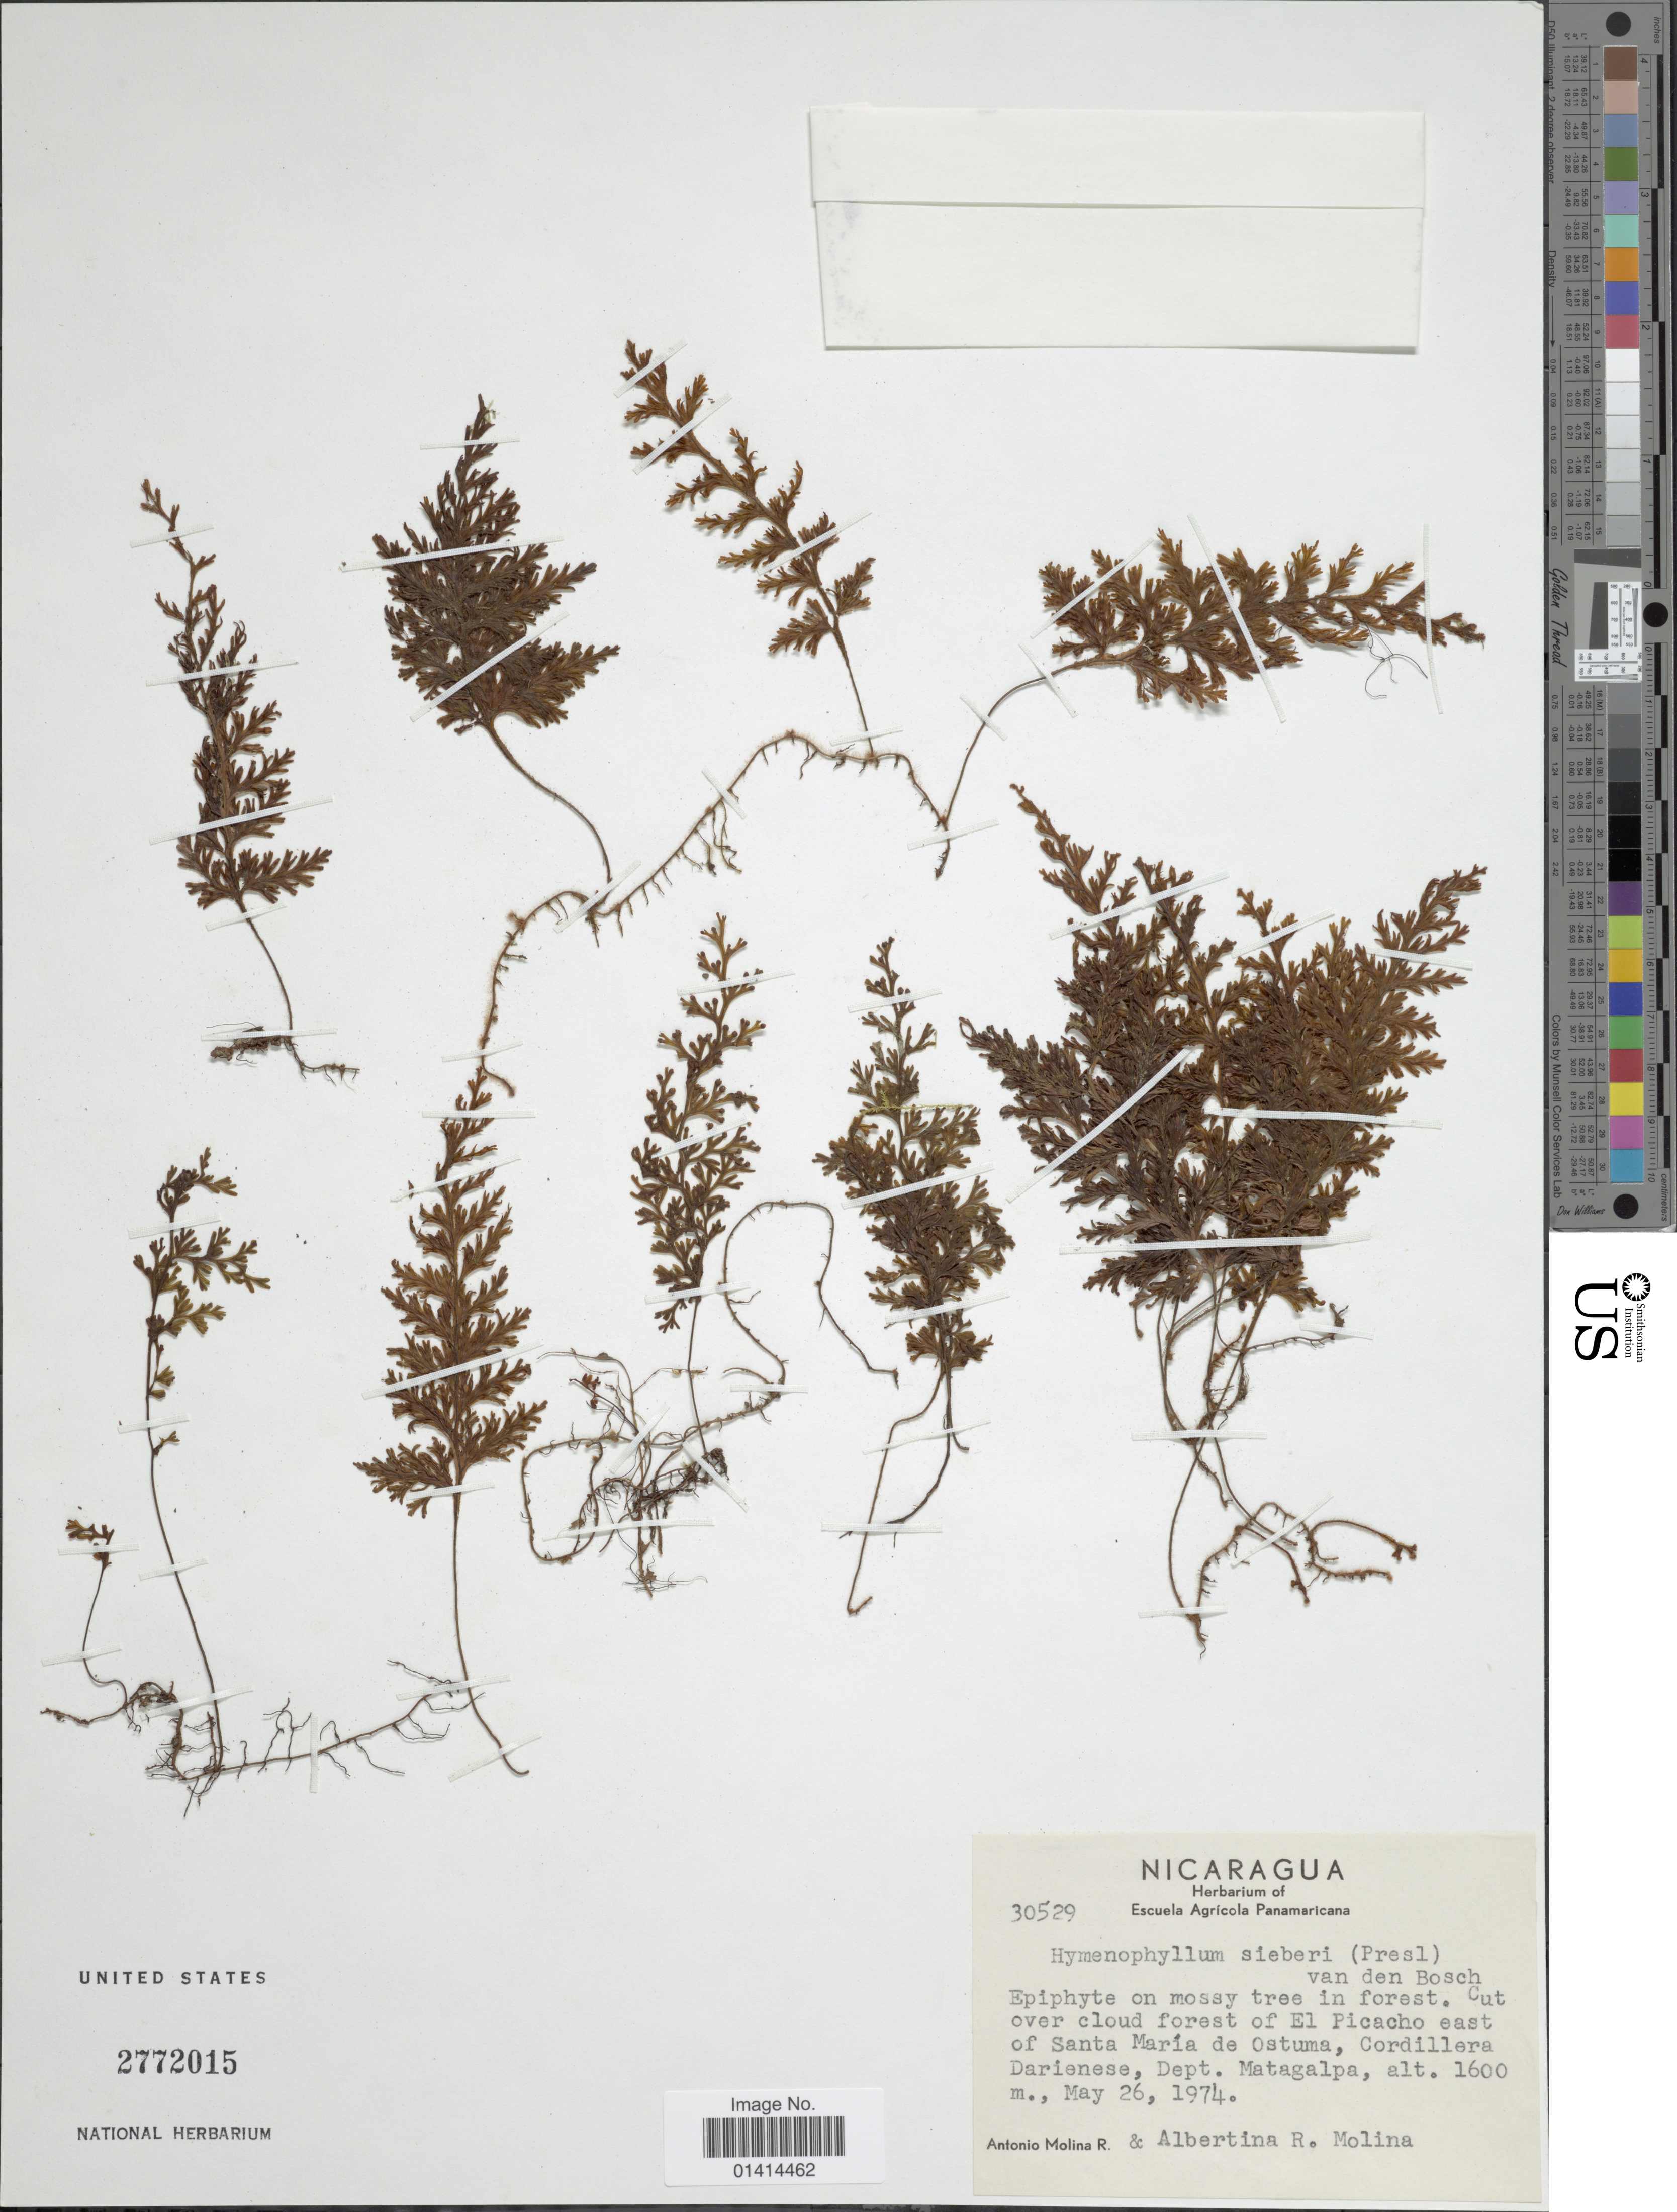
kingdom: Plantae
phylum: Tracheophyta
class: Polypodiopsida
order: Hymenophyllales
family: Hymenophyllaceae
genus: Hymenophyllum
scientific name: Hymenophyllum sieberi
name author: (C. Presl) Bosch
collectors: A. Molina R. & A. R. Molina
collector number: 30529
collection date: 1974-05-26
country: Nicaragua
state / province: Matagalpa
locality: Cut over cloud forest of El Picacho east of Santa María de Ostuma, Cordillera Darienese, Dept Matagalpa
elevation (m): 1600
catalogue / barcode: US 2772015